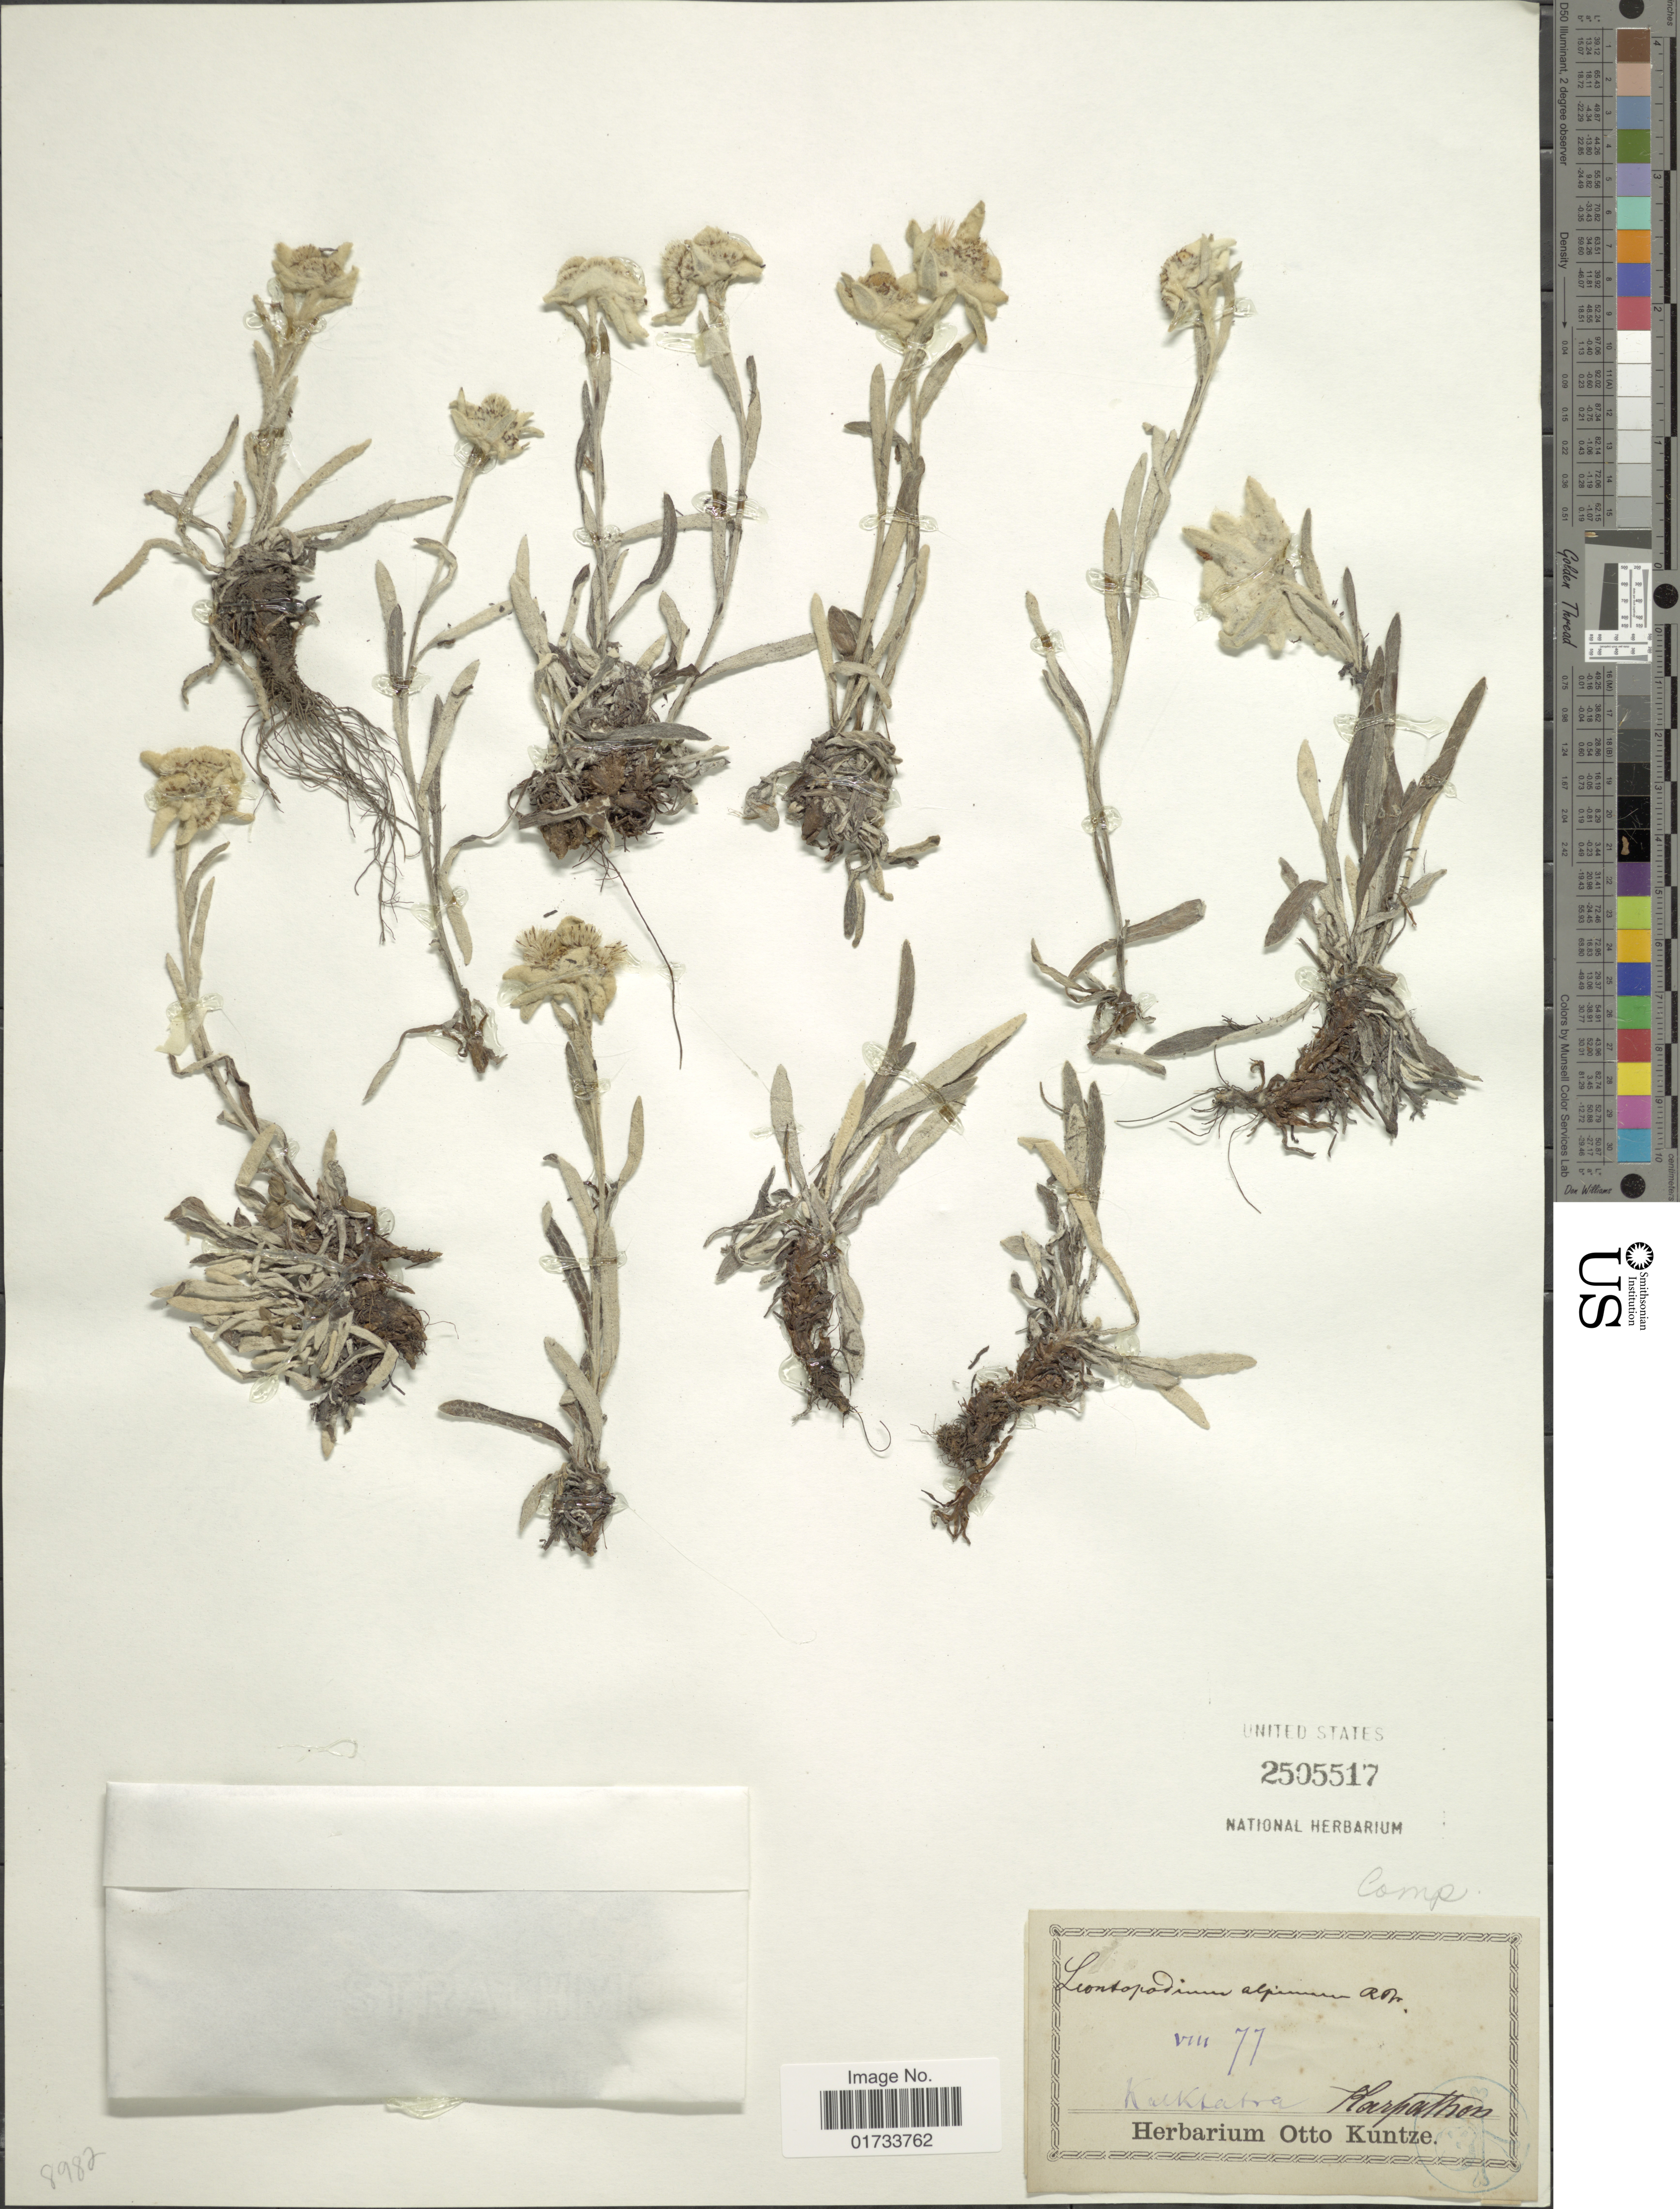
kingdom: Plantae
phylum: Tracheophyta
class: Magnoliopsida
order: Asterales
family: Asteraceae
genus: Leontopodium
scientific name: Leontopodium alpinum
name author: Cass.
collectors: ex herb. Otto Kuntze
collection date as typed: Transcribed d/m/y: /8/77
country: Greece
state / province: South Aegean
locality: Kalktatra, Karpathos.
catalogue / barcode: US 2505517